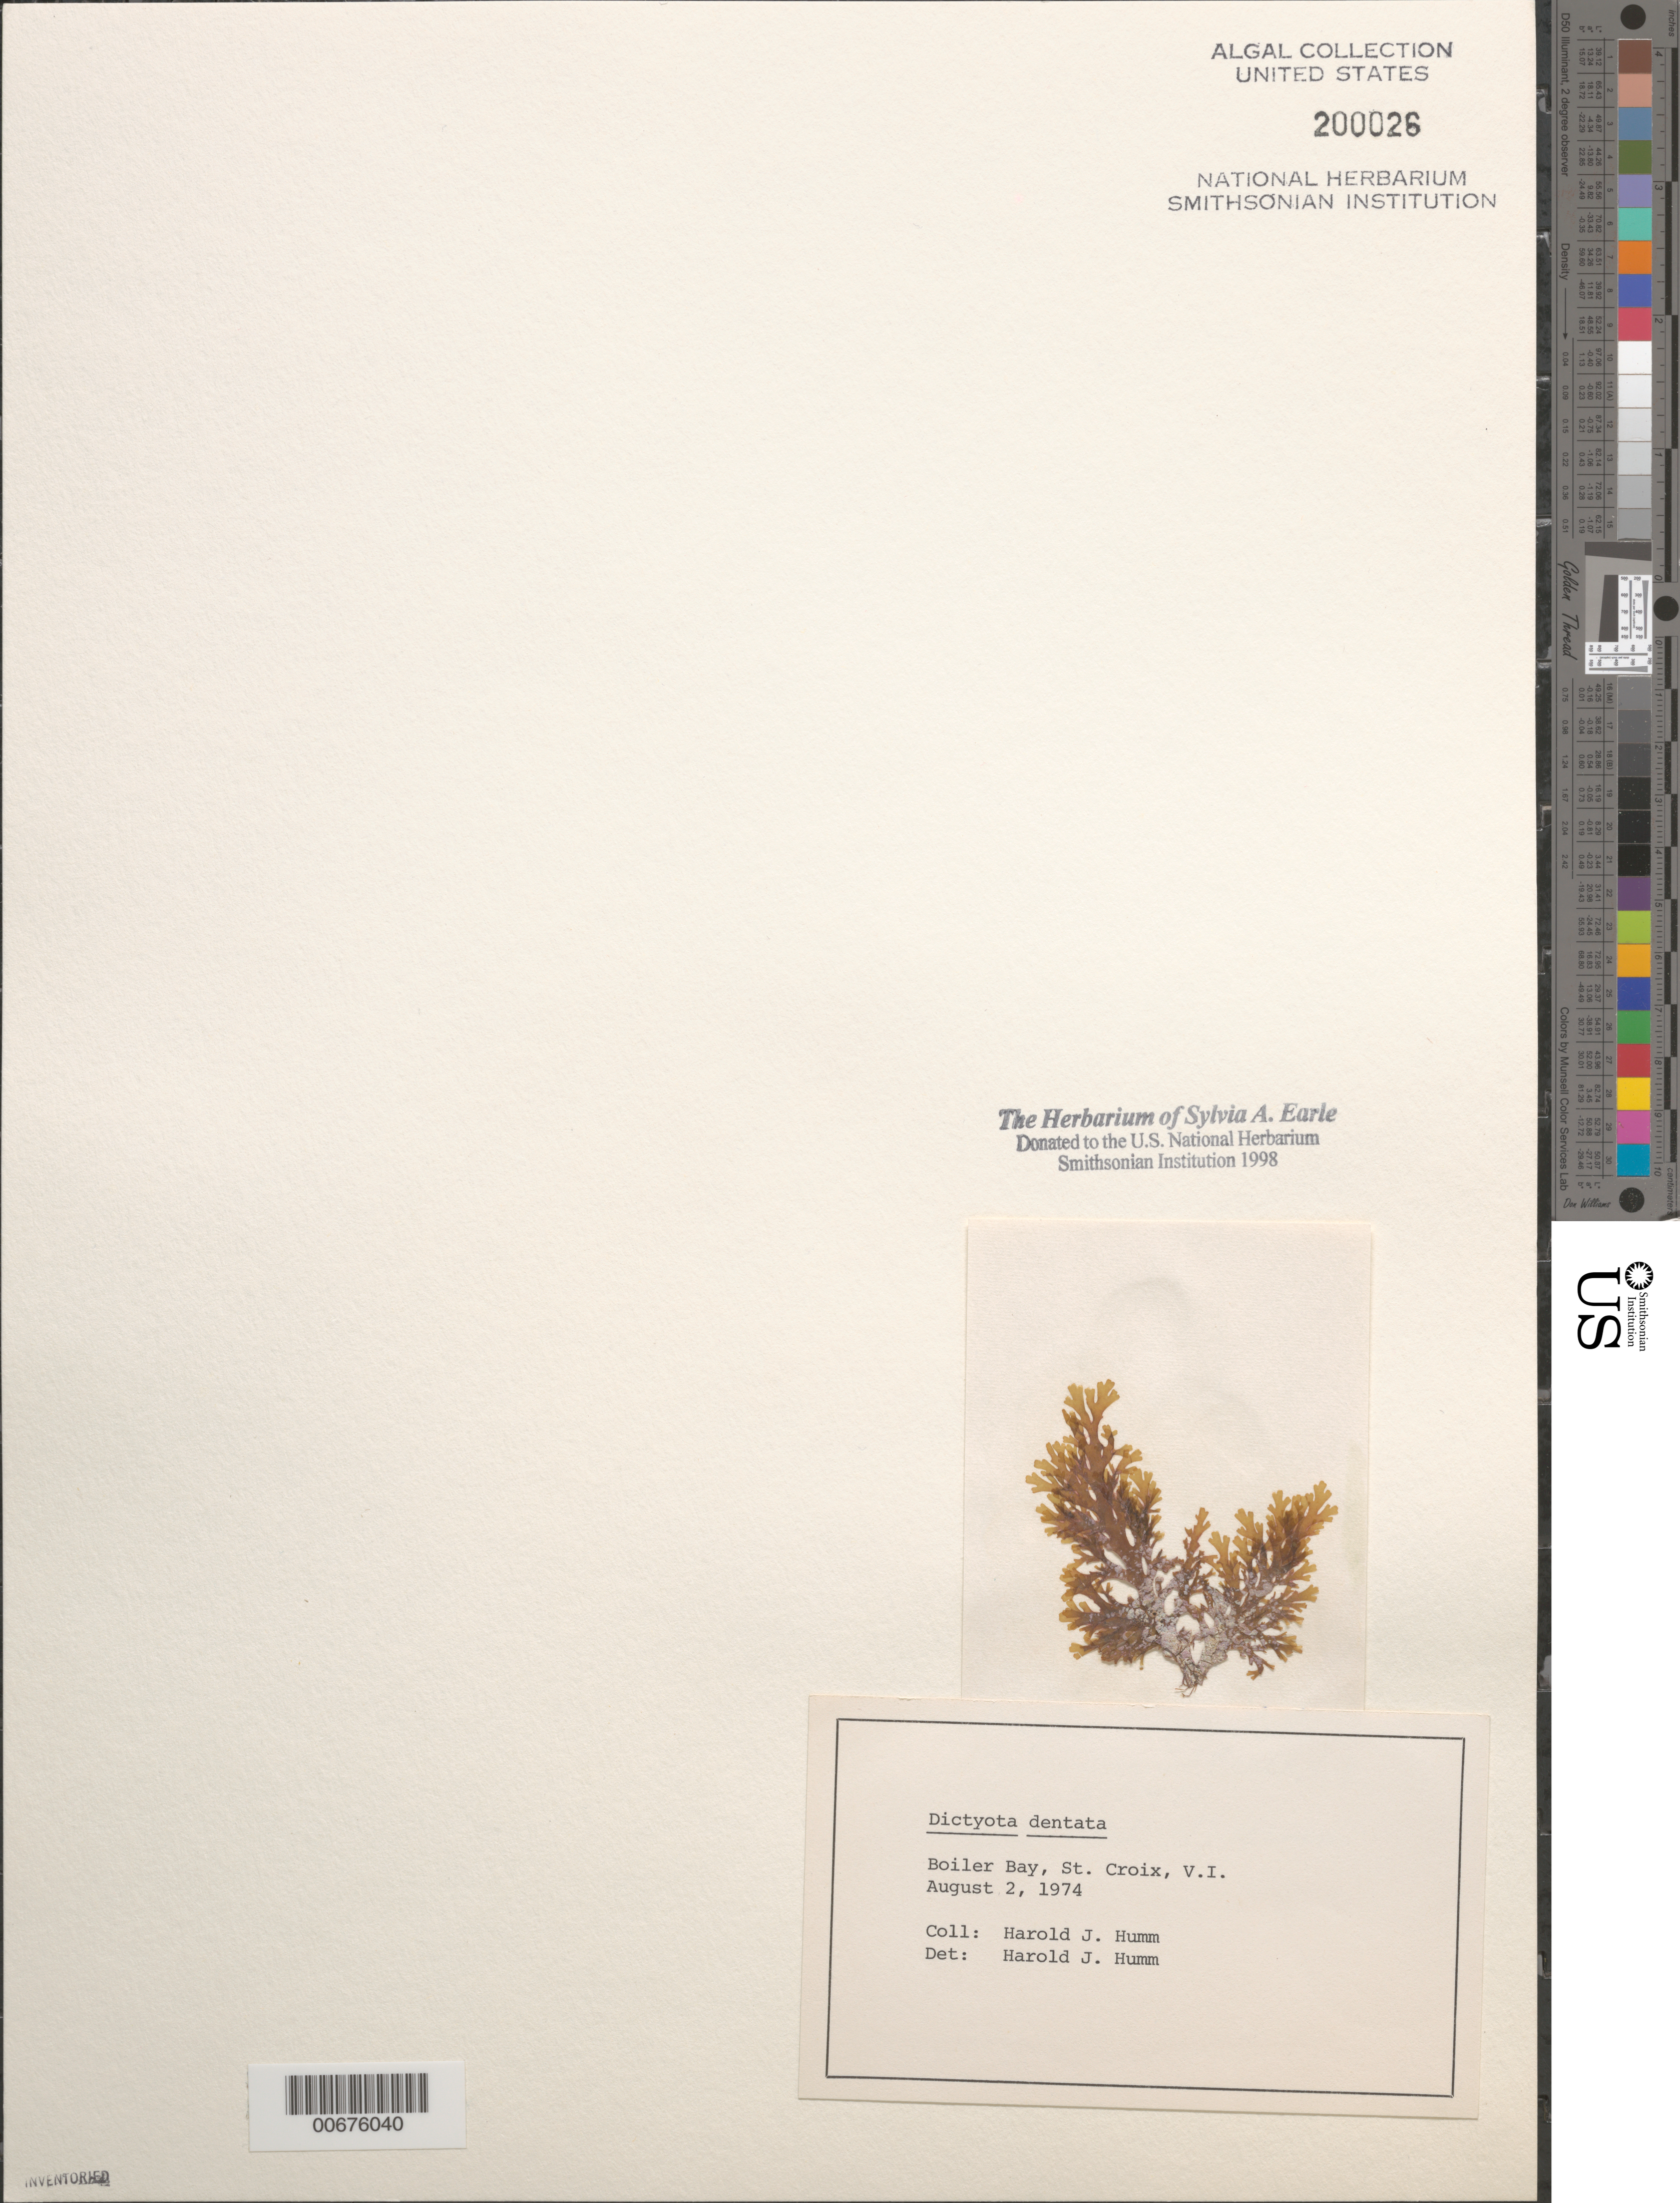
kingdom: Chromista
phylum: Ochrophyta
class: Phaeophyceae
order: Dictyotales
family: Dictyotaceae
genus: Dictyota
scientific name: Dictyota mertensii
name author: (C. Mart.) Kütz.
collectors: H. J. Humm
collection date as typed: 02 Aug 1974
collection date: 1974-08-02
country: U.S. Virgin Islands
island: St. Croix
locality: Boiler Bay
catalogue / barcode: US 200026